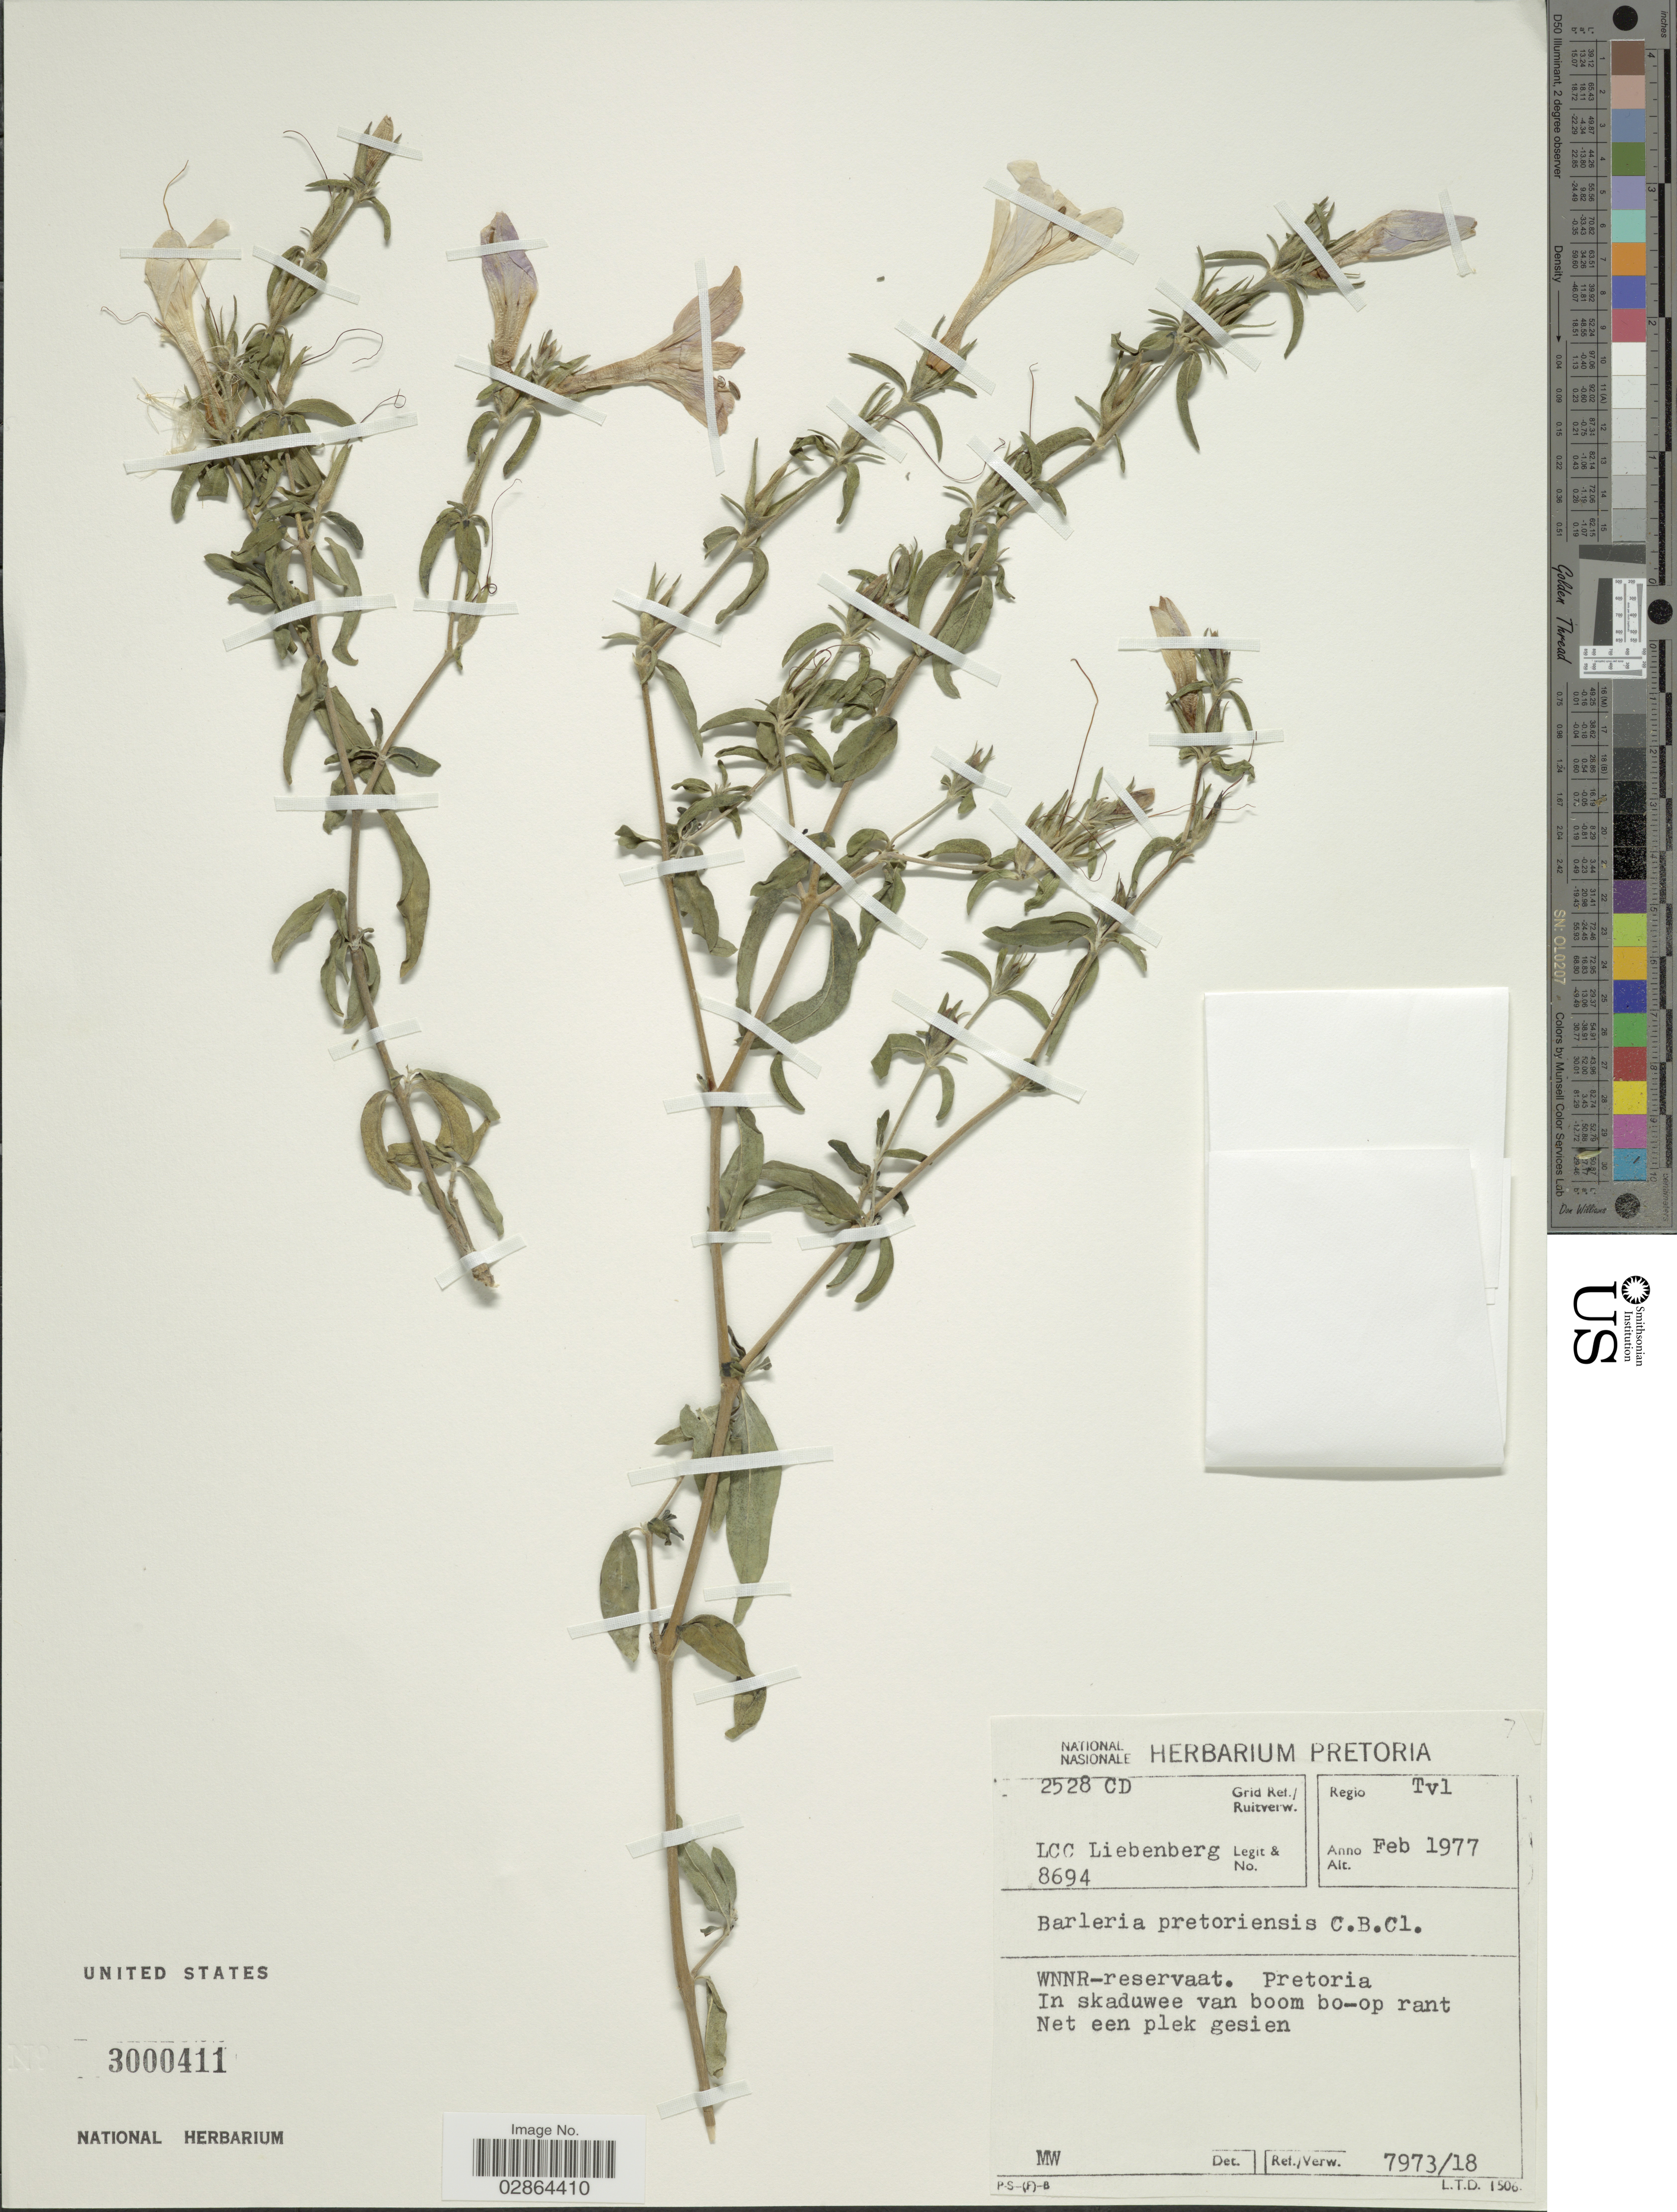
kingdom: Plantae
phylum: Tracheophyta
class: Magnoliopsida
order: Lamiales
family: Acanthaceae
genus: Barleria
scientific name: Barleria pretoriensis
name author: C.B. Clarke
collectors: L. Liebenberg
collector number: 8694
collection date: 1977-02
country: South Africa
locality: Regio Tvl. Grid Ref./Ruitverw. 2528 CD. WNNR-reservaat. Pretoria.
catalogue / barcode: US 3000411